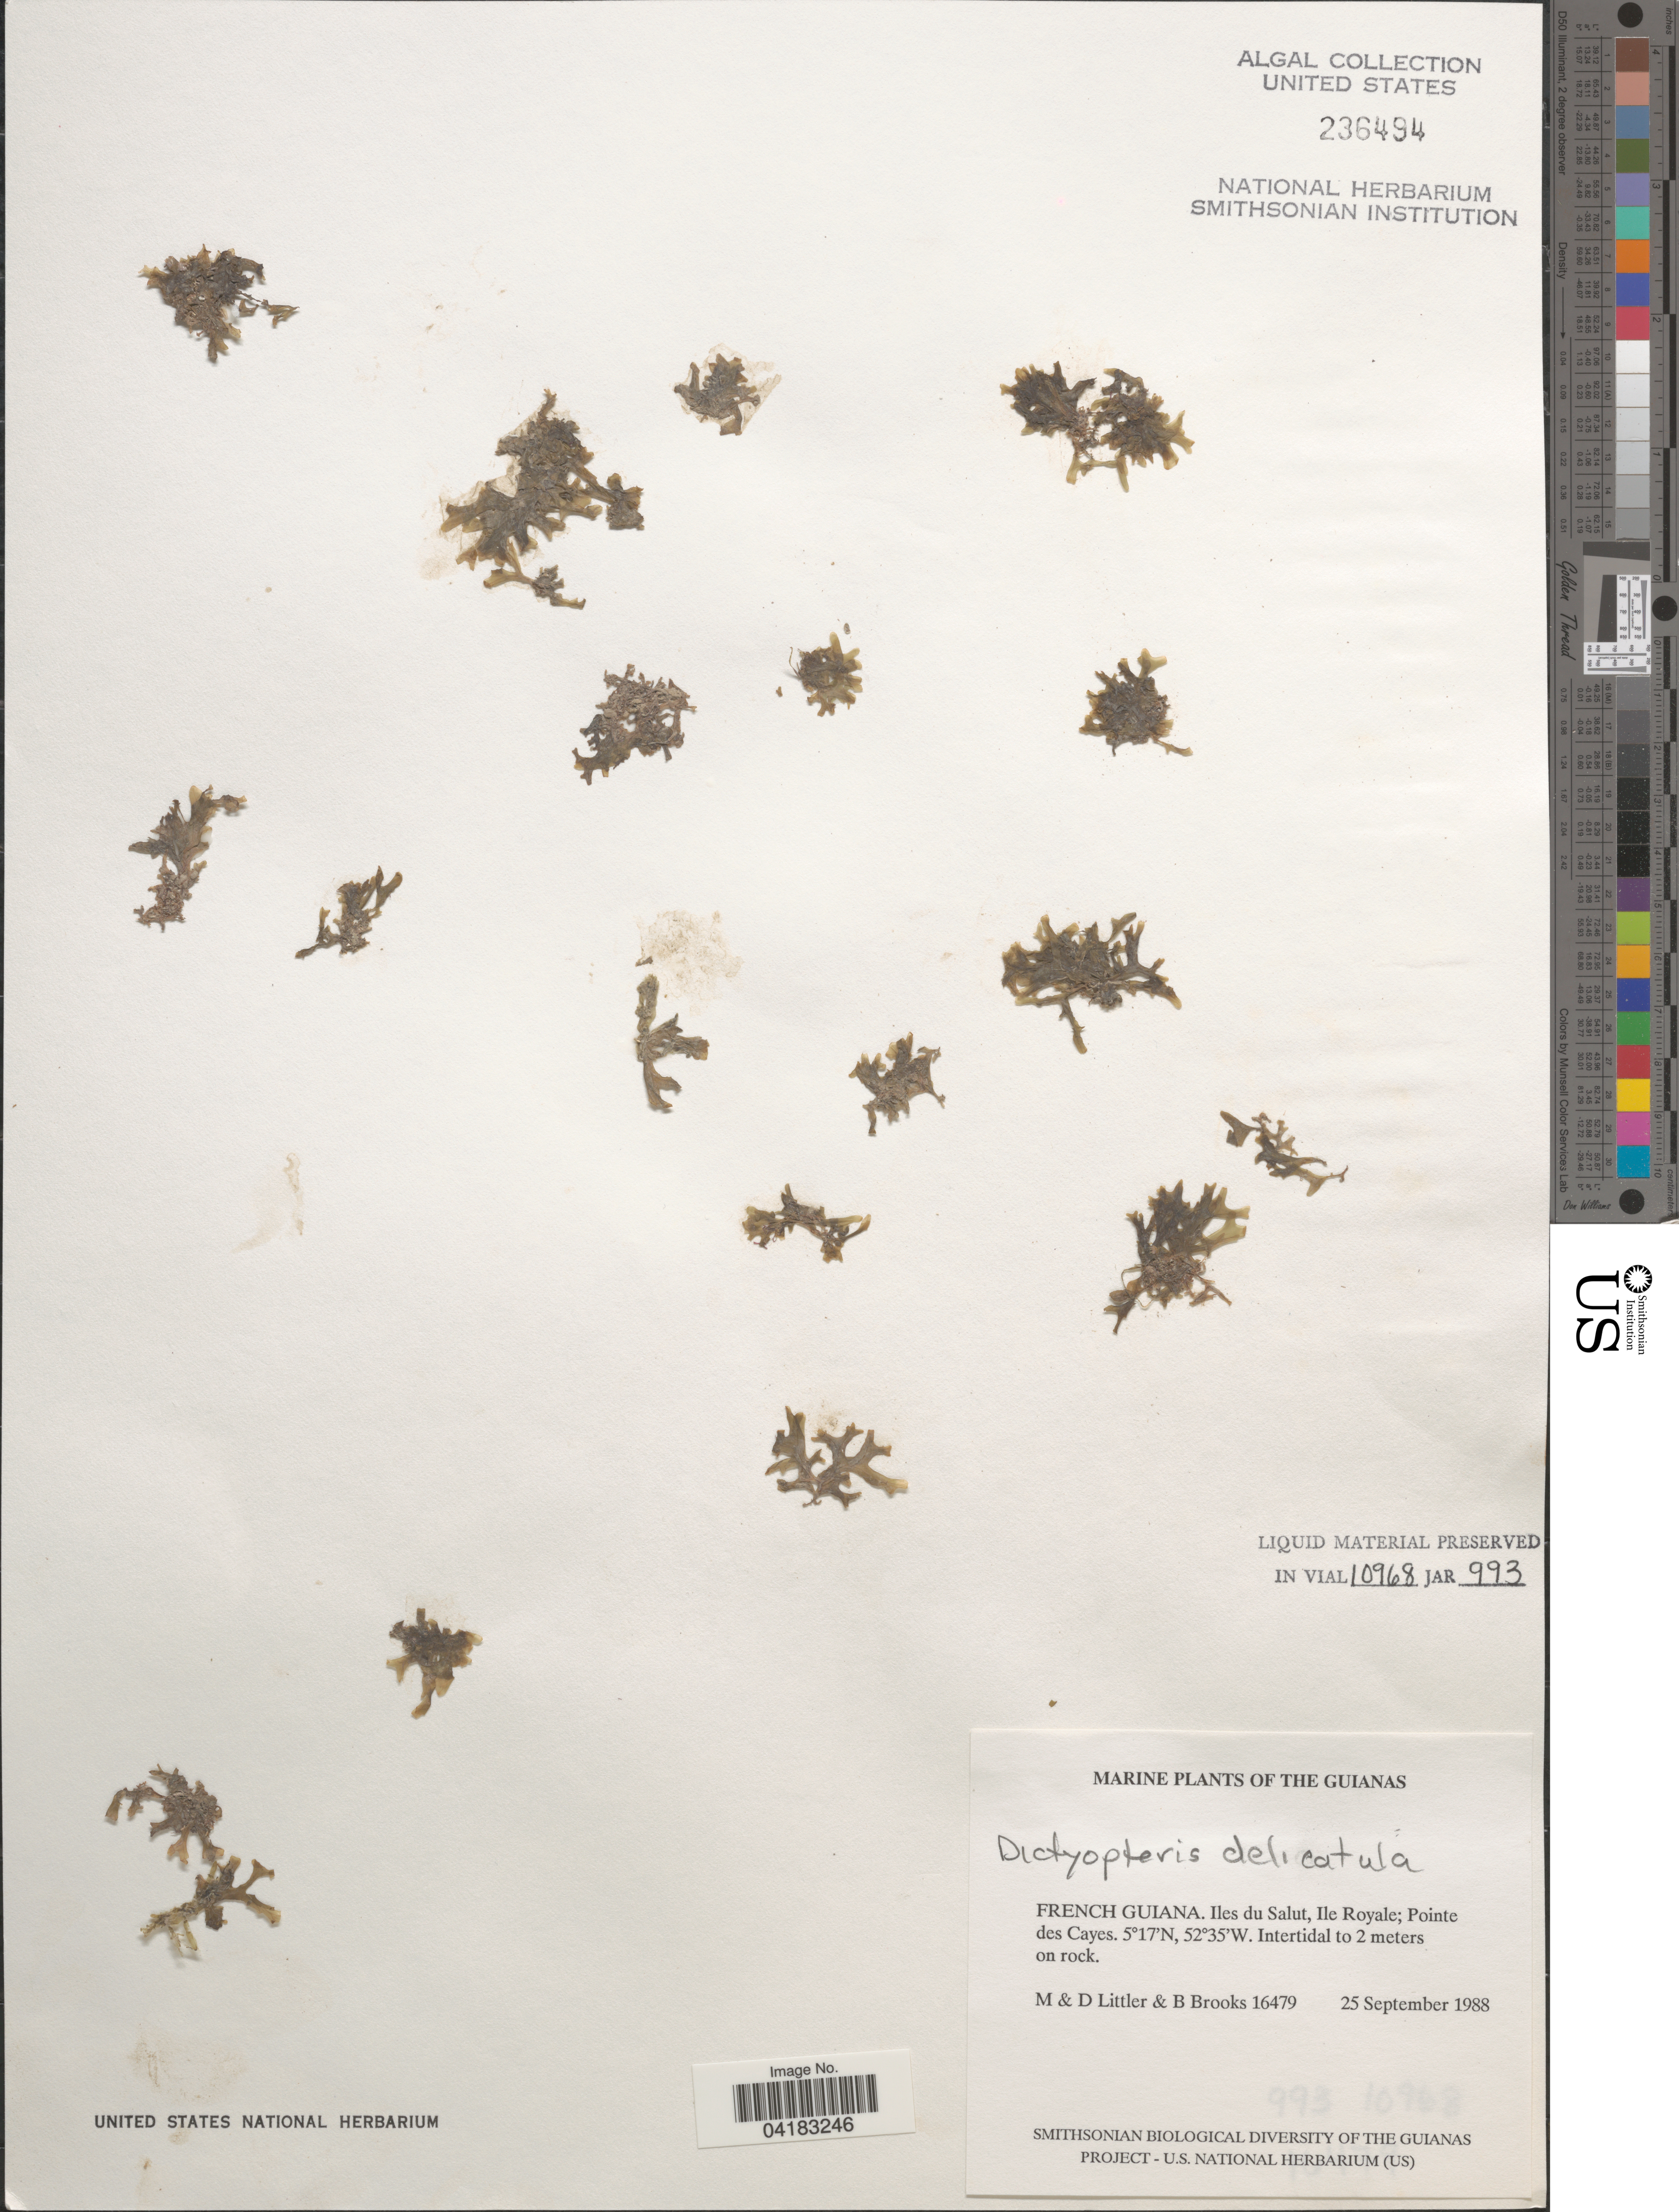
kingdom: Chromista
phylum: Ochrophyta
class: Phaeophyceae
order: Dictyotales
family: Dictyotaceae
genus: Dictyopteris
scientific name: Dictyopteris delicatula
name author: J.V.Lamouroux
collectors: M. Littler, D. S. Littler & B. Brooks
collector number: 16479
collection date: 1988-09-25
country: French Guiana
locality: The Guianas. Iles du Salut, Ile Royale; Pointe des Cayes.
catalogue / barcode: US 236494